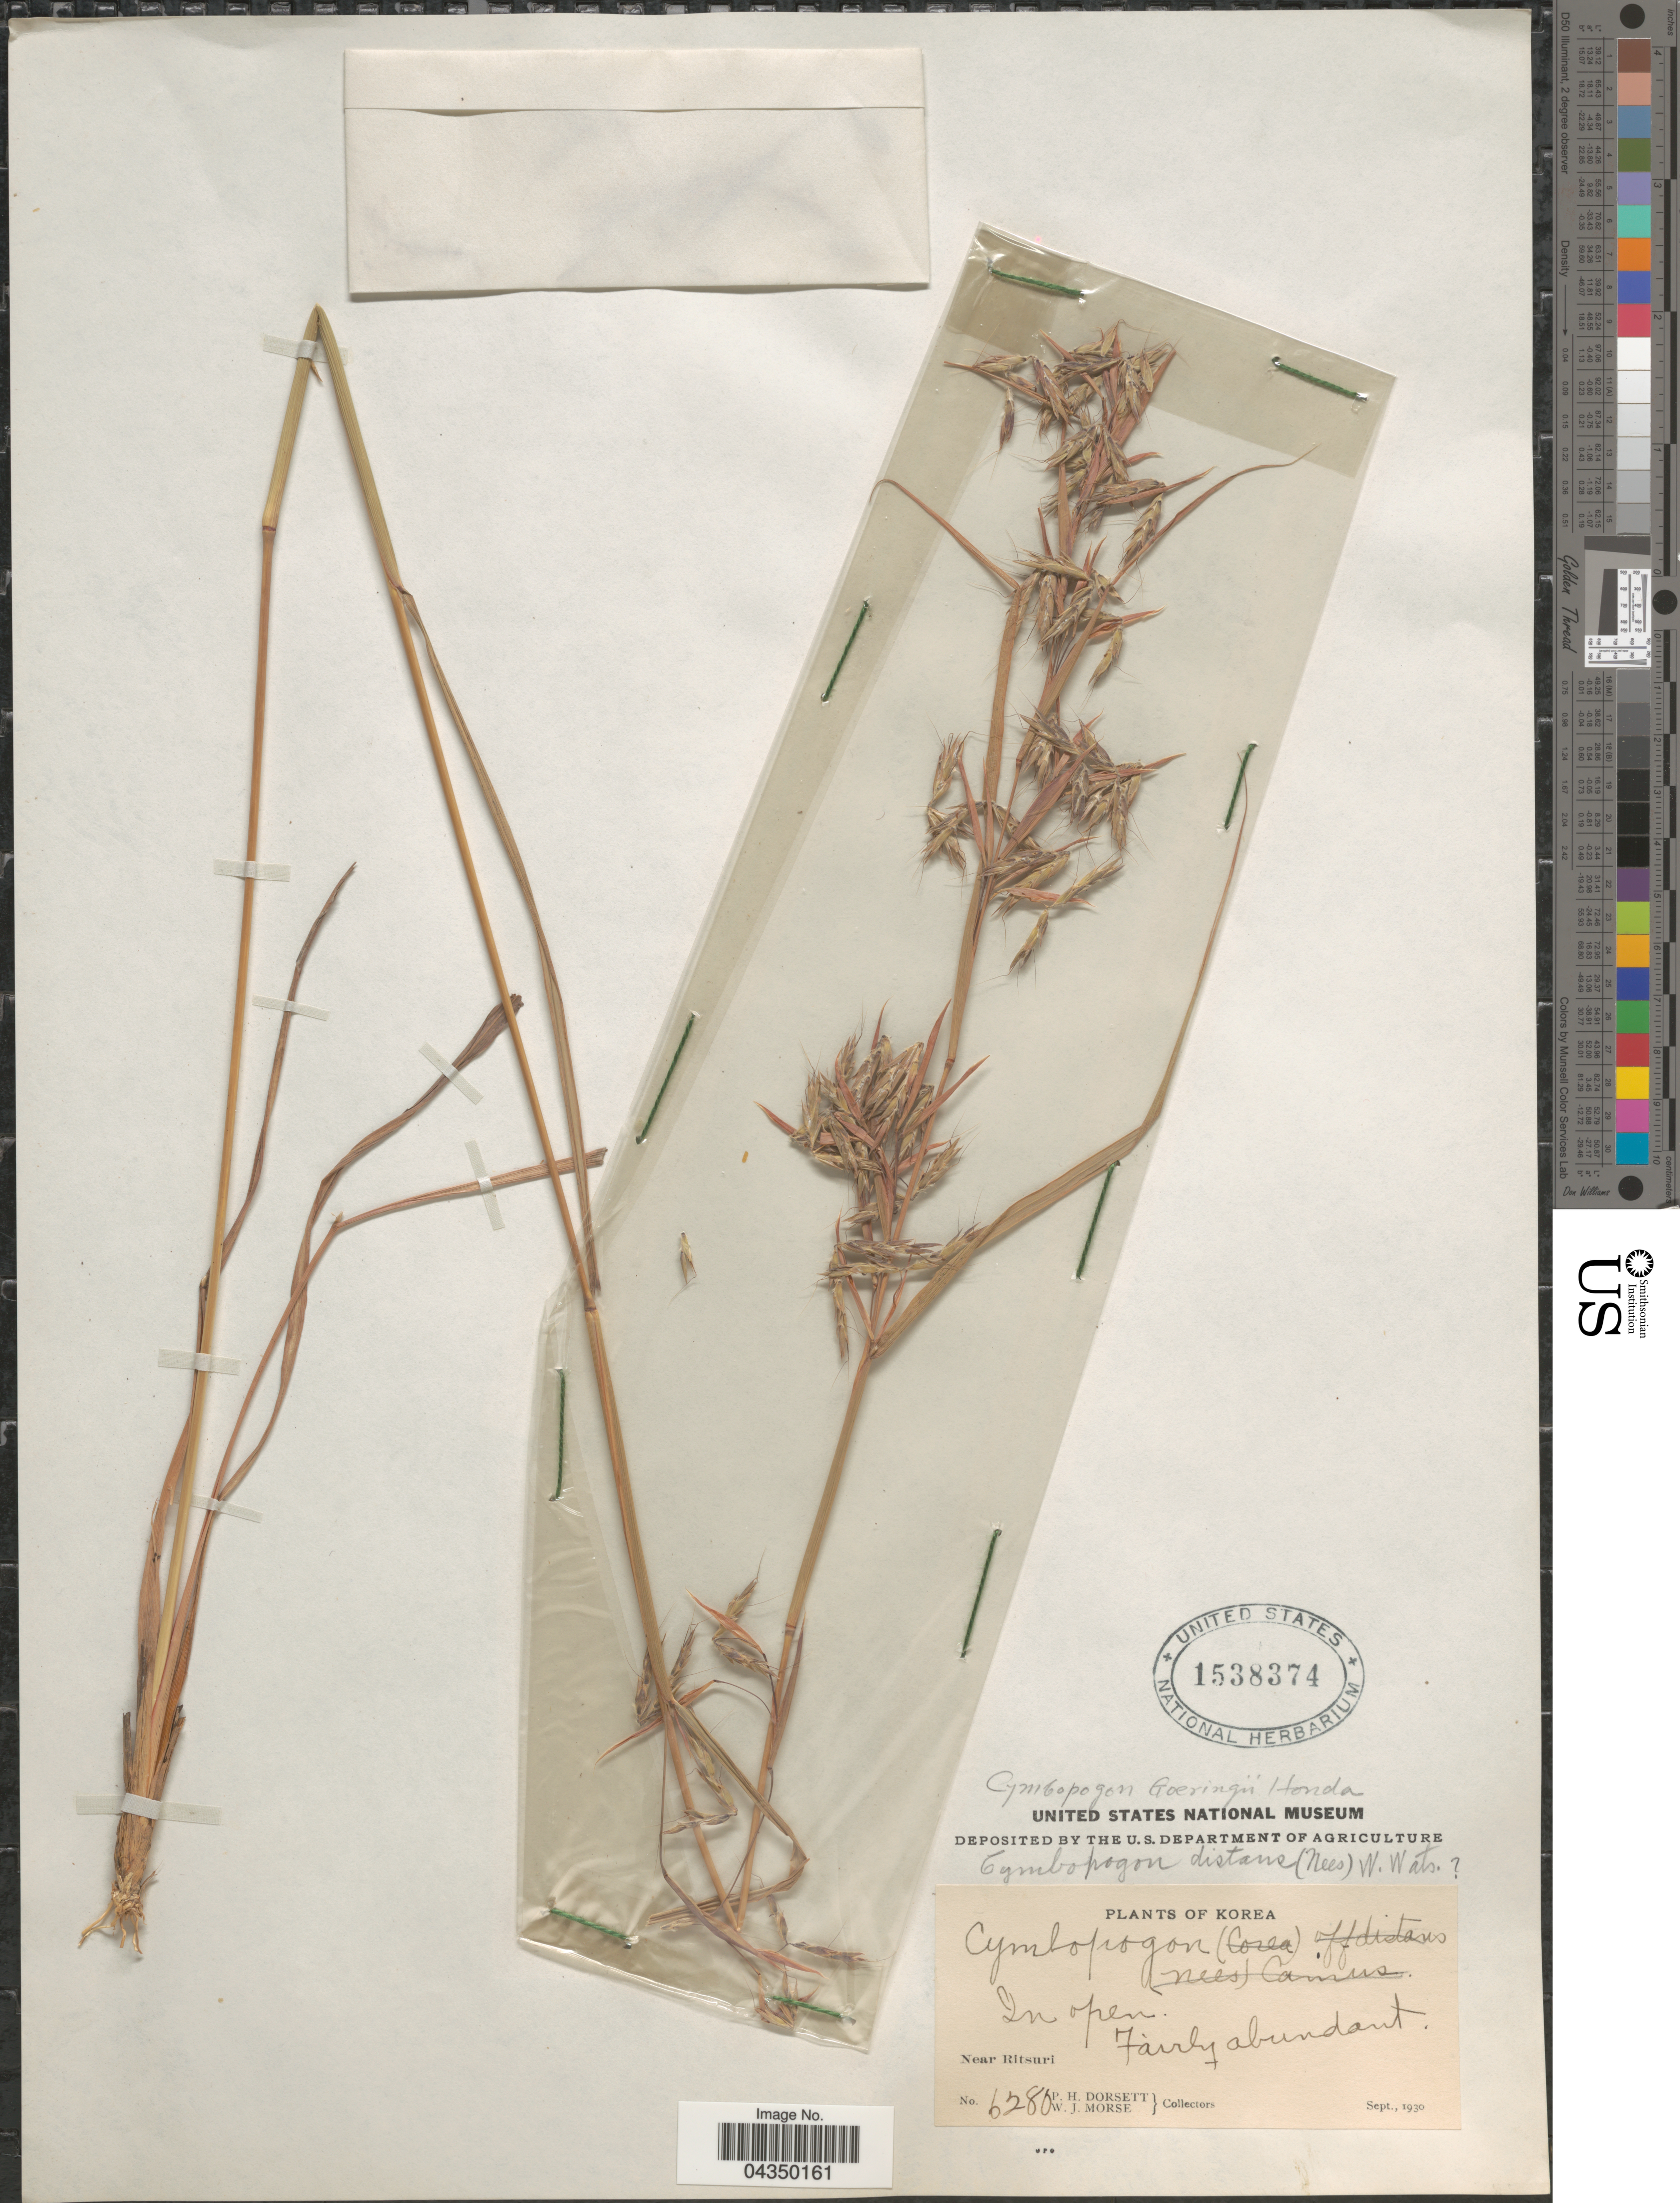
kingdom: Plantae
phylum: Tracheophyta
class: Liliopsida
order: Poales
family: Poaceae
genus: Cymbopogon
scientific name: Cymbopogon tortilis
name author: (J. Presl) A. Camus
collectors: P. H. Dorsett & W. J. Morse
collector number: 6288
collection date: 1930-09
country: North Korea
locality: Near Ritsuri.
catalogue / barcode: US 1538374